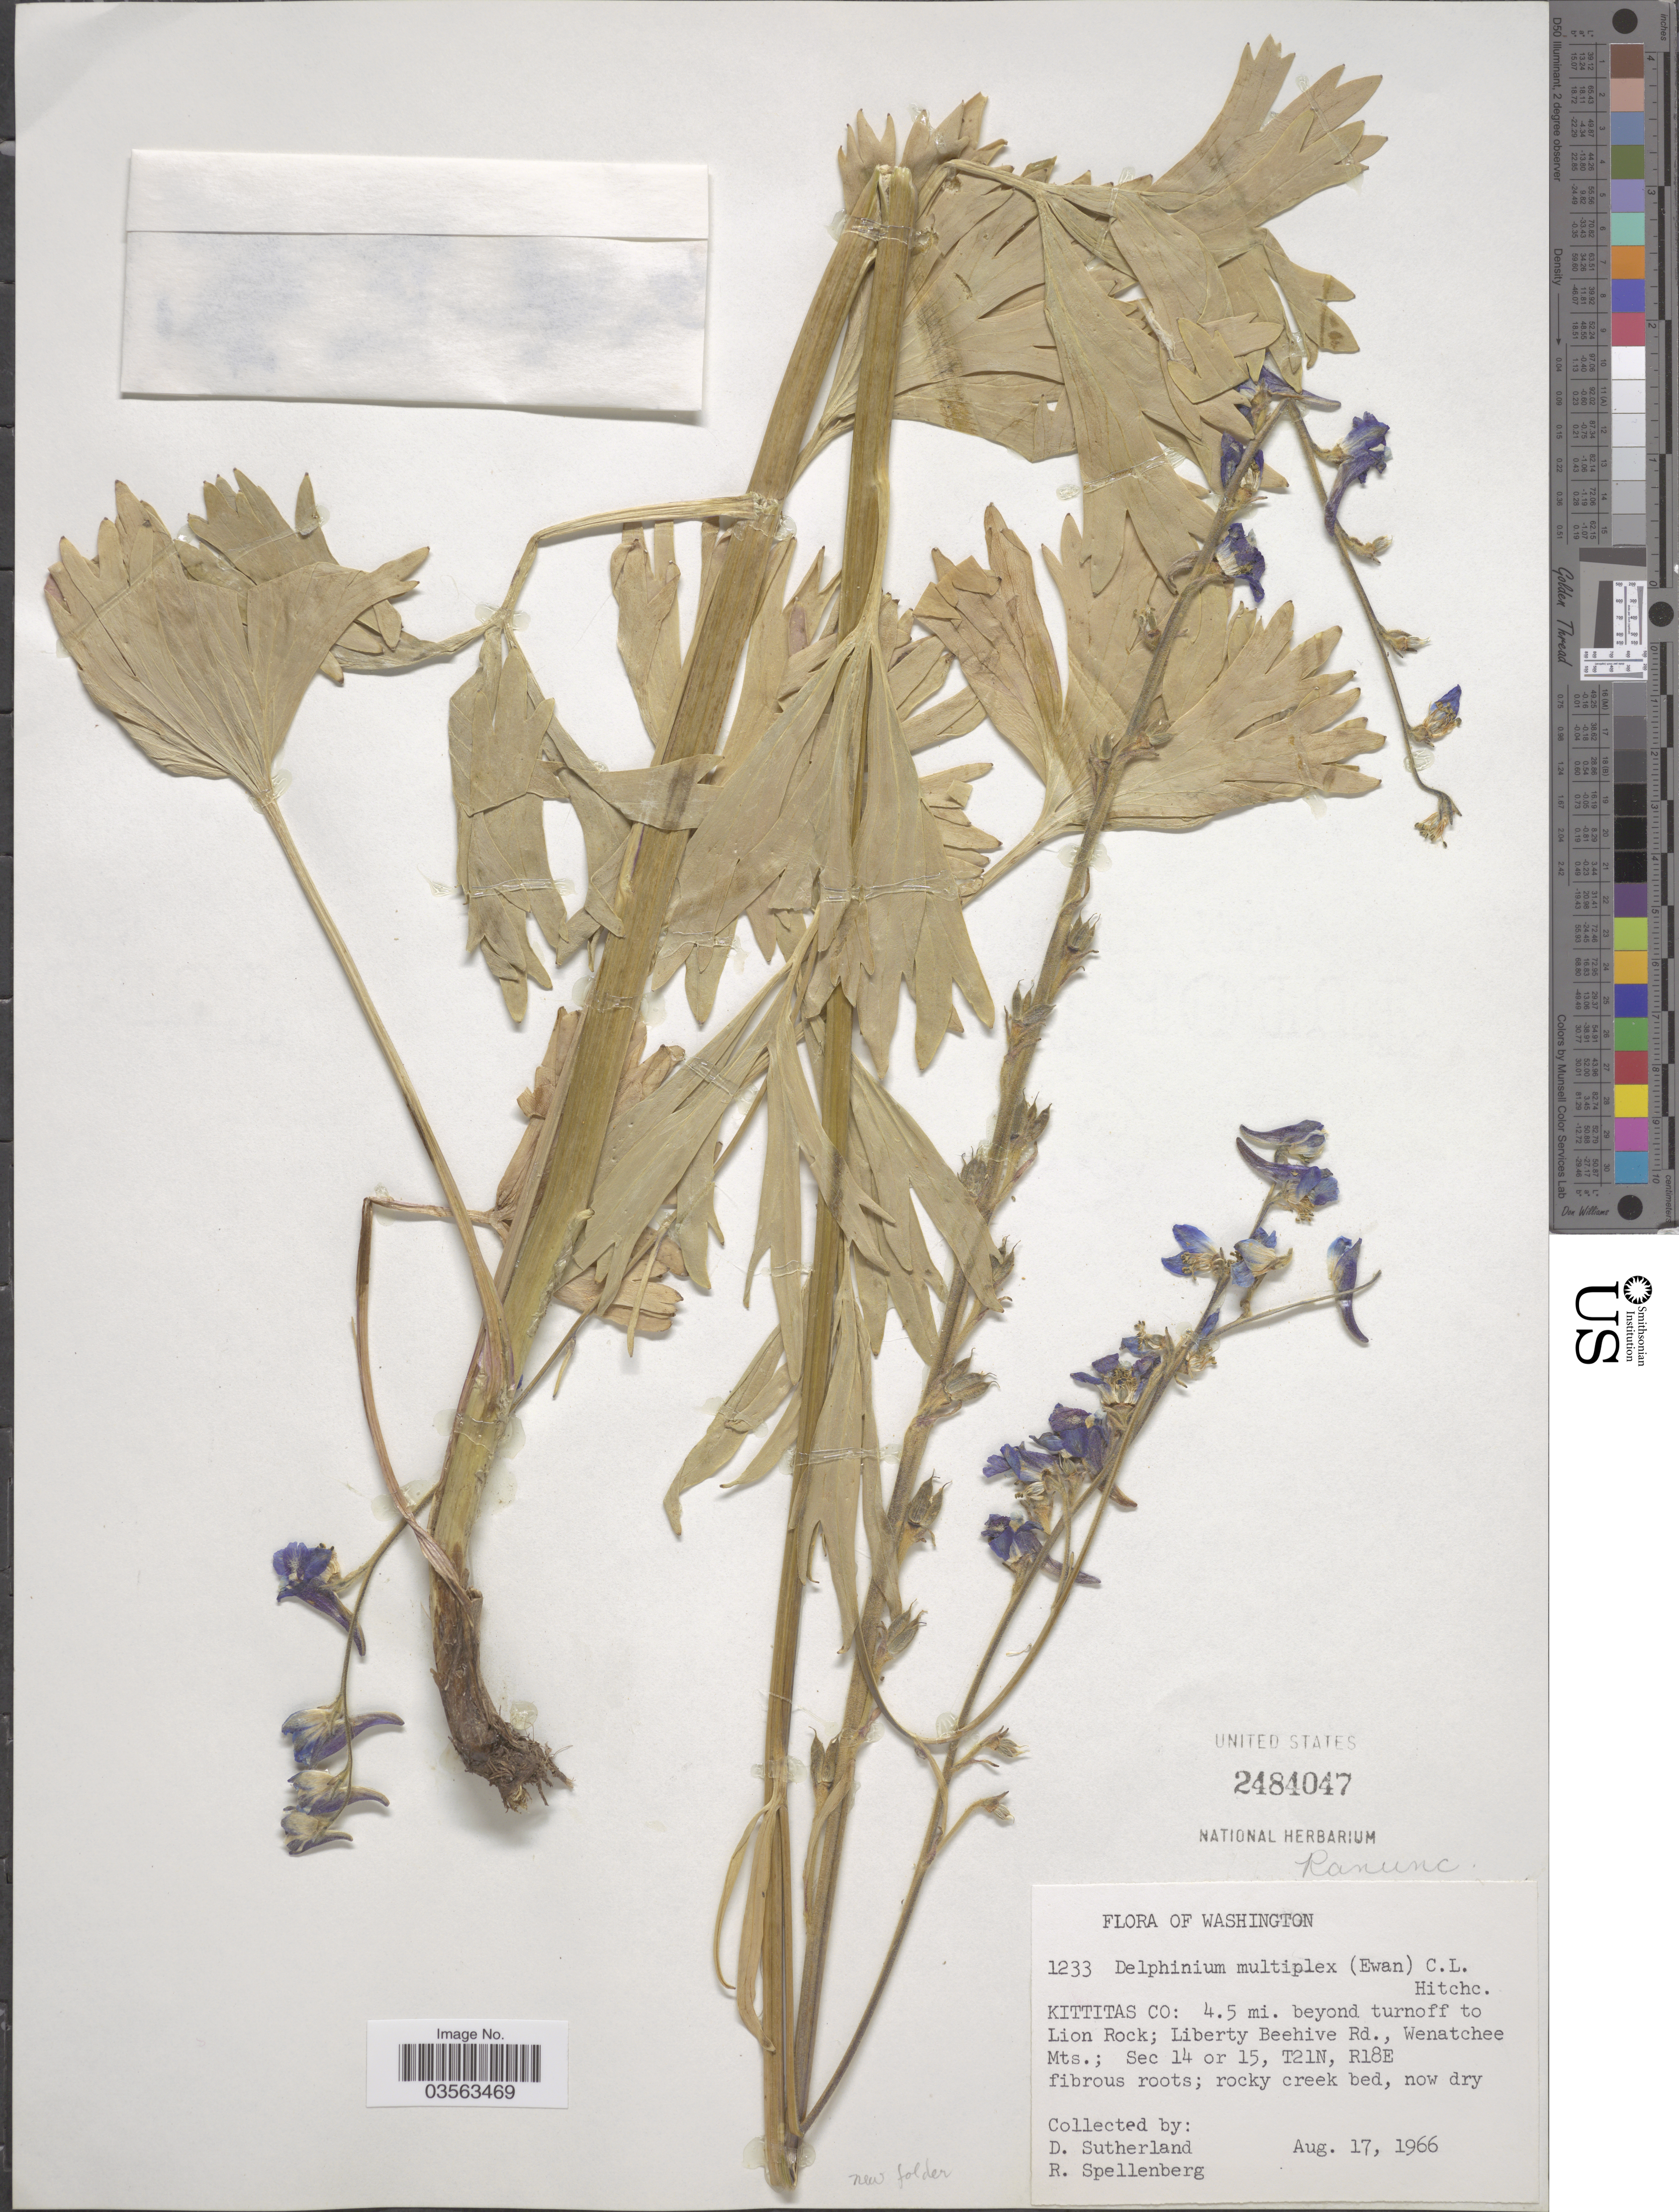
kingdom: Plantae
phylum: Tracheophyta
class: Magnoliopsida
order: Ranunculales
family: Ranunculaceae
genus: Delphinium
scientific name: Delphinium multiplex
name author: (Ewan) C.L. Hitchc.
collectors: D. Sutherland & R. Spellenberg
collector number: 1233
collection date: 1966-08-17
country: United States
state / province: Washington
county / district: Kittitas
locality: Kittitas Co: 4.5 mi. beyond turnoff to Lion Rock; Liberty Beehive Rd., Wenatchee Mts.; Sec 14 or 15, T21N, R18E.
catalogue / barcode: US 2484047